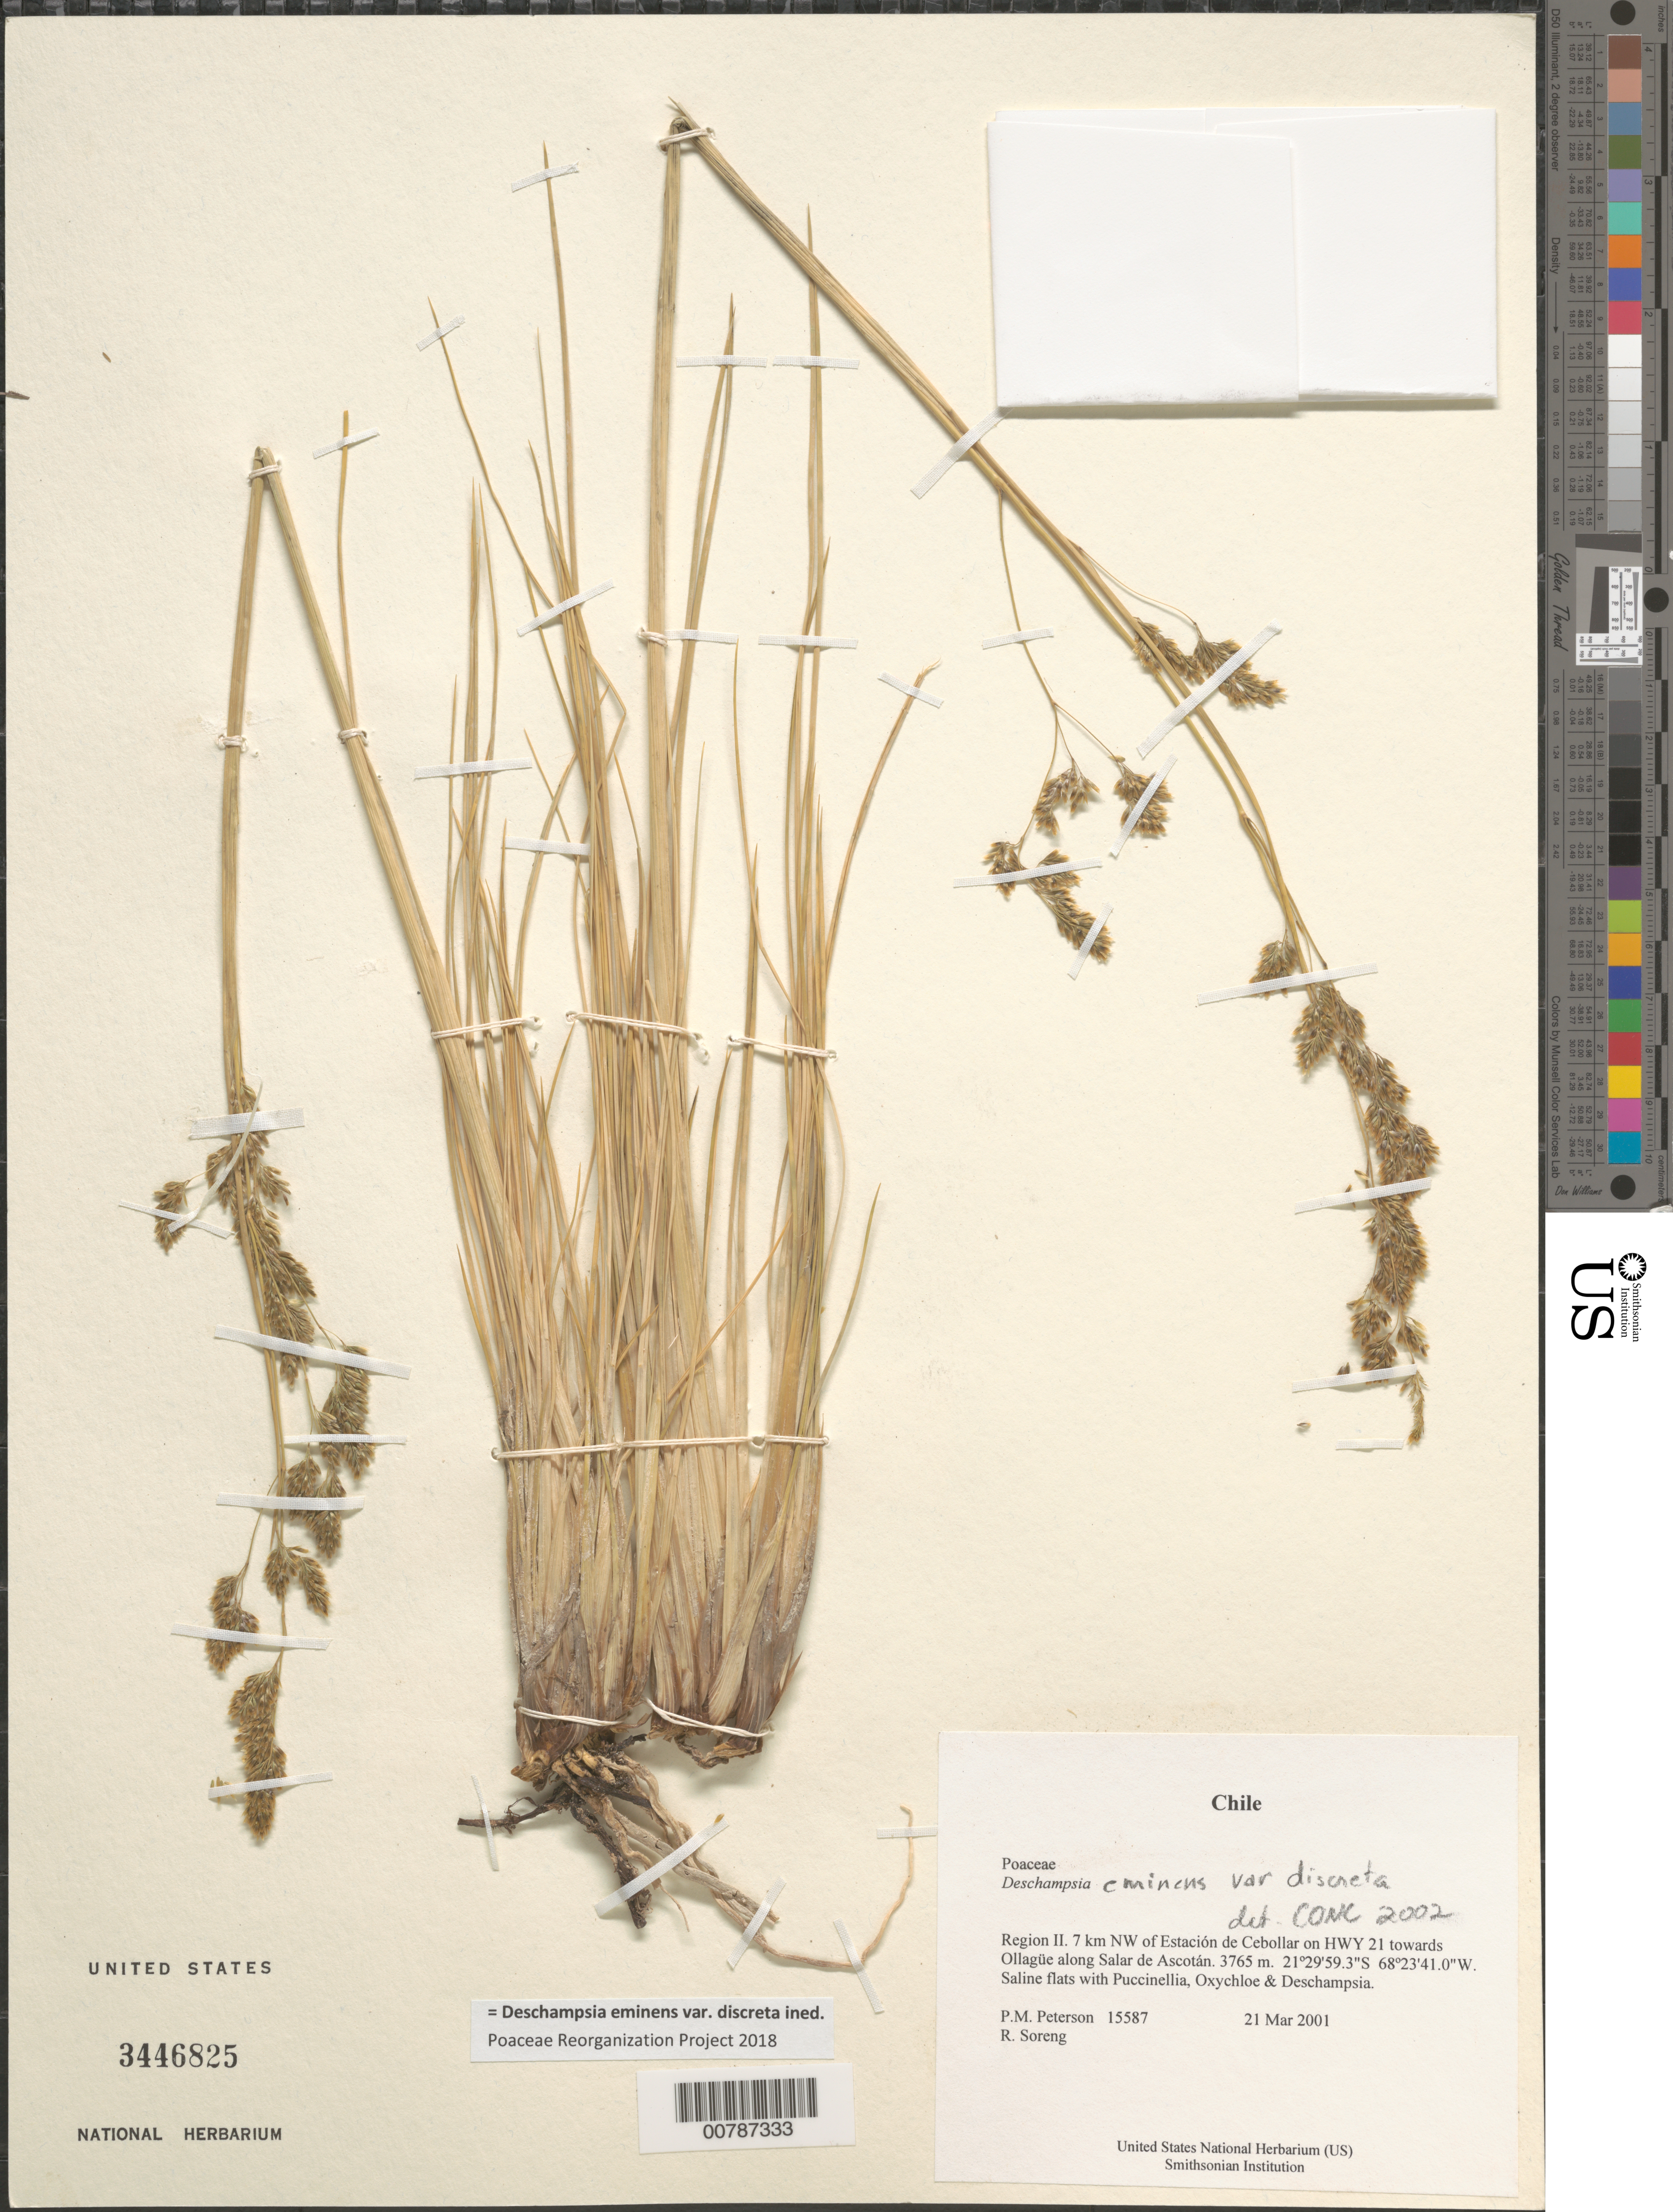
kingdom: Plantae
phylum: Tracheophyta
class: Liliopsida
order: Poales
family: Poaceae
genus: Deschampsia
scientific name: Deschampsia eminens var. discreta ined.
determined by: Poaceae Reorganization Project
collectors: P. M. Peterson & R. J. Soreng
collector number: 15587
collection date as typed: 21 Mar 2001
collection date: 2001-03-21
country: Chile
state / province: Antofagasta (II)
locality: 7 km NW of Estación de Cebollar on HWY 21 towards Ollagüe along Salar de Ascotán.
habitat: Saline flats with Puccinellia, Oxychloe & Deschampsia.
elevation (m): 3765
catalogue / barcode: US 3446825